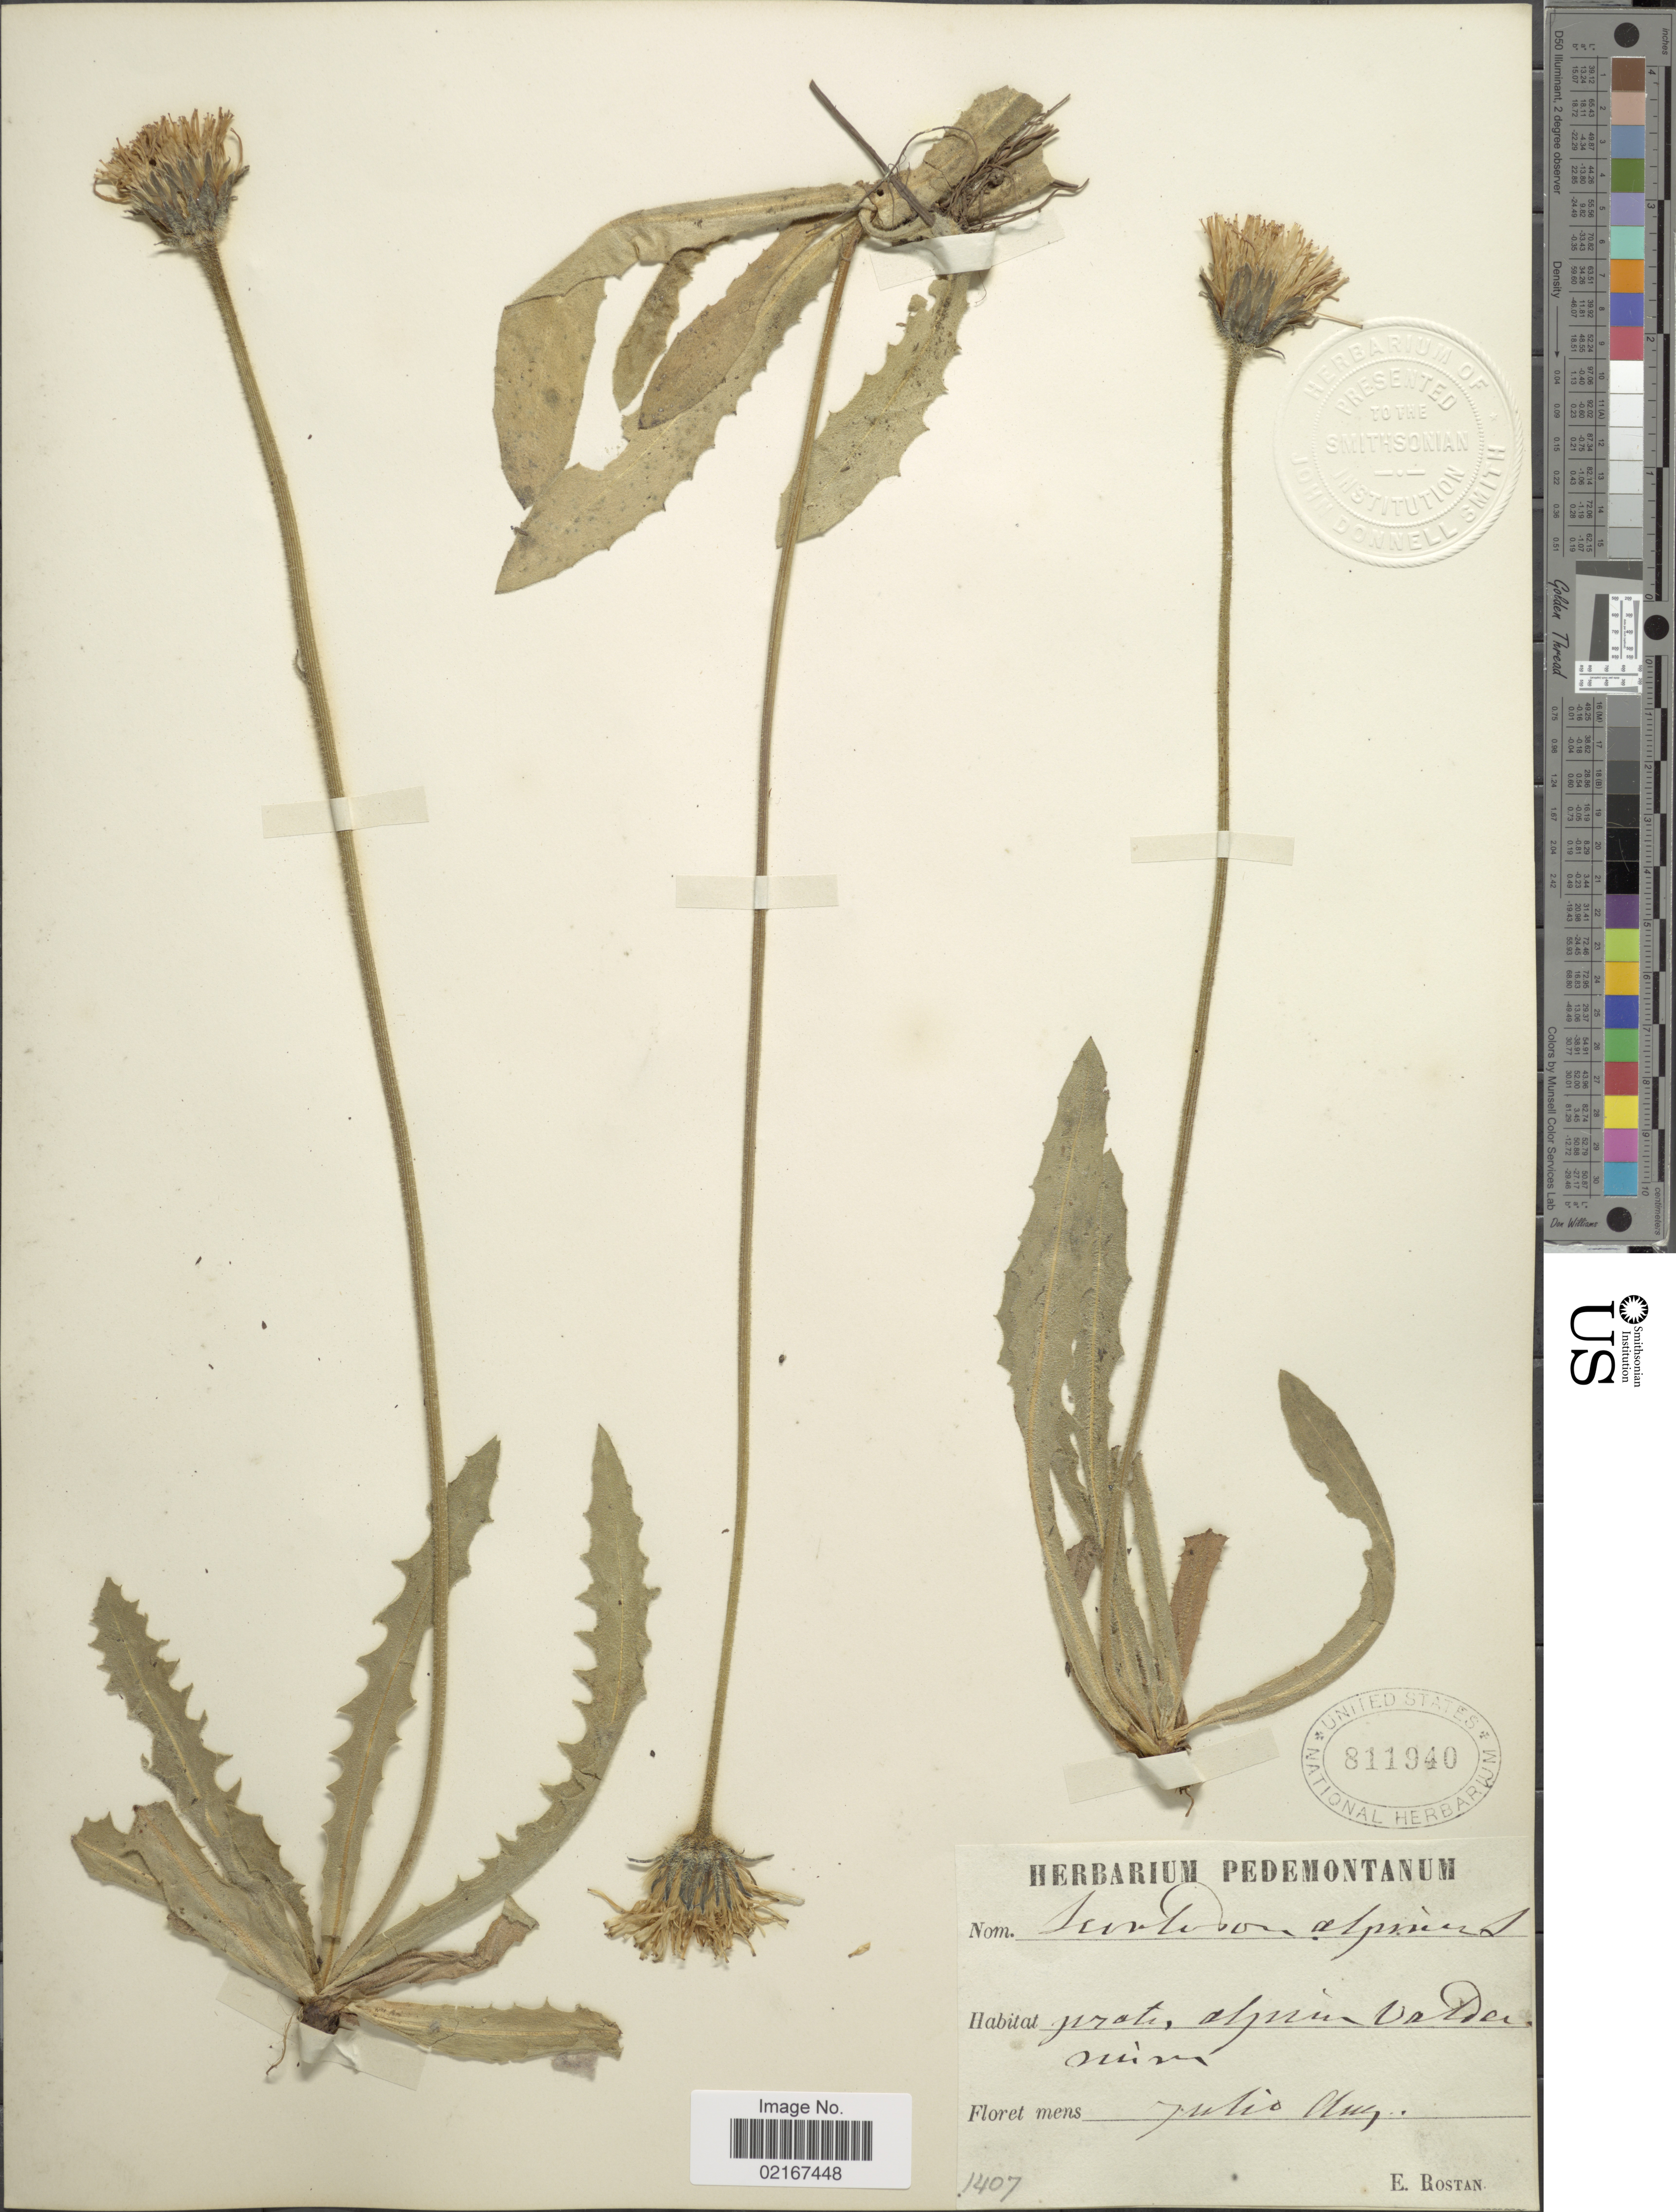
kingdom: Plantae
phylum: Tracheophyta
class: Magnoliopsida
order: Asterales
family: Asteraceae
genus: Leontodon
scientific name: Leontodon alpinus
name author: Jacq.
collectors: E. Rostan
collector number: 1407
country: Italy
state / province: Piedmont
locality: Prate alpium Vadersium [interpreted]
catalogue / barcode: US 811940